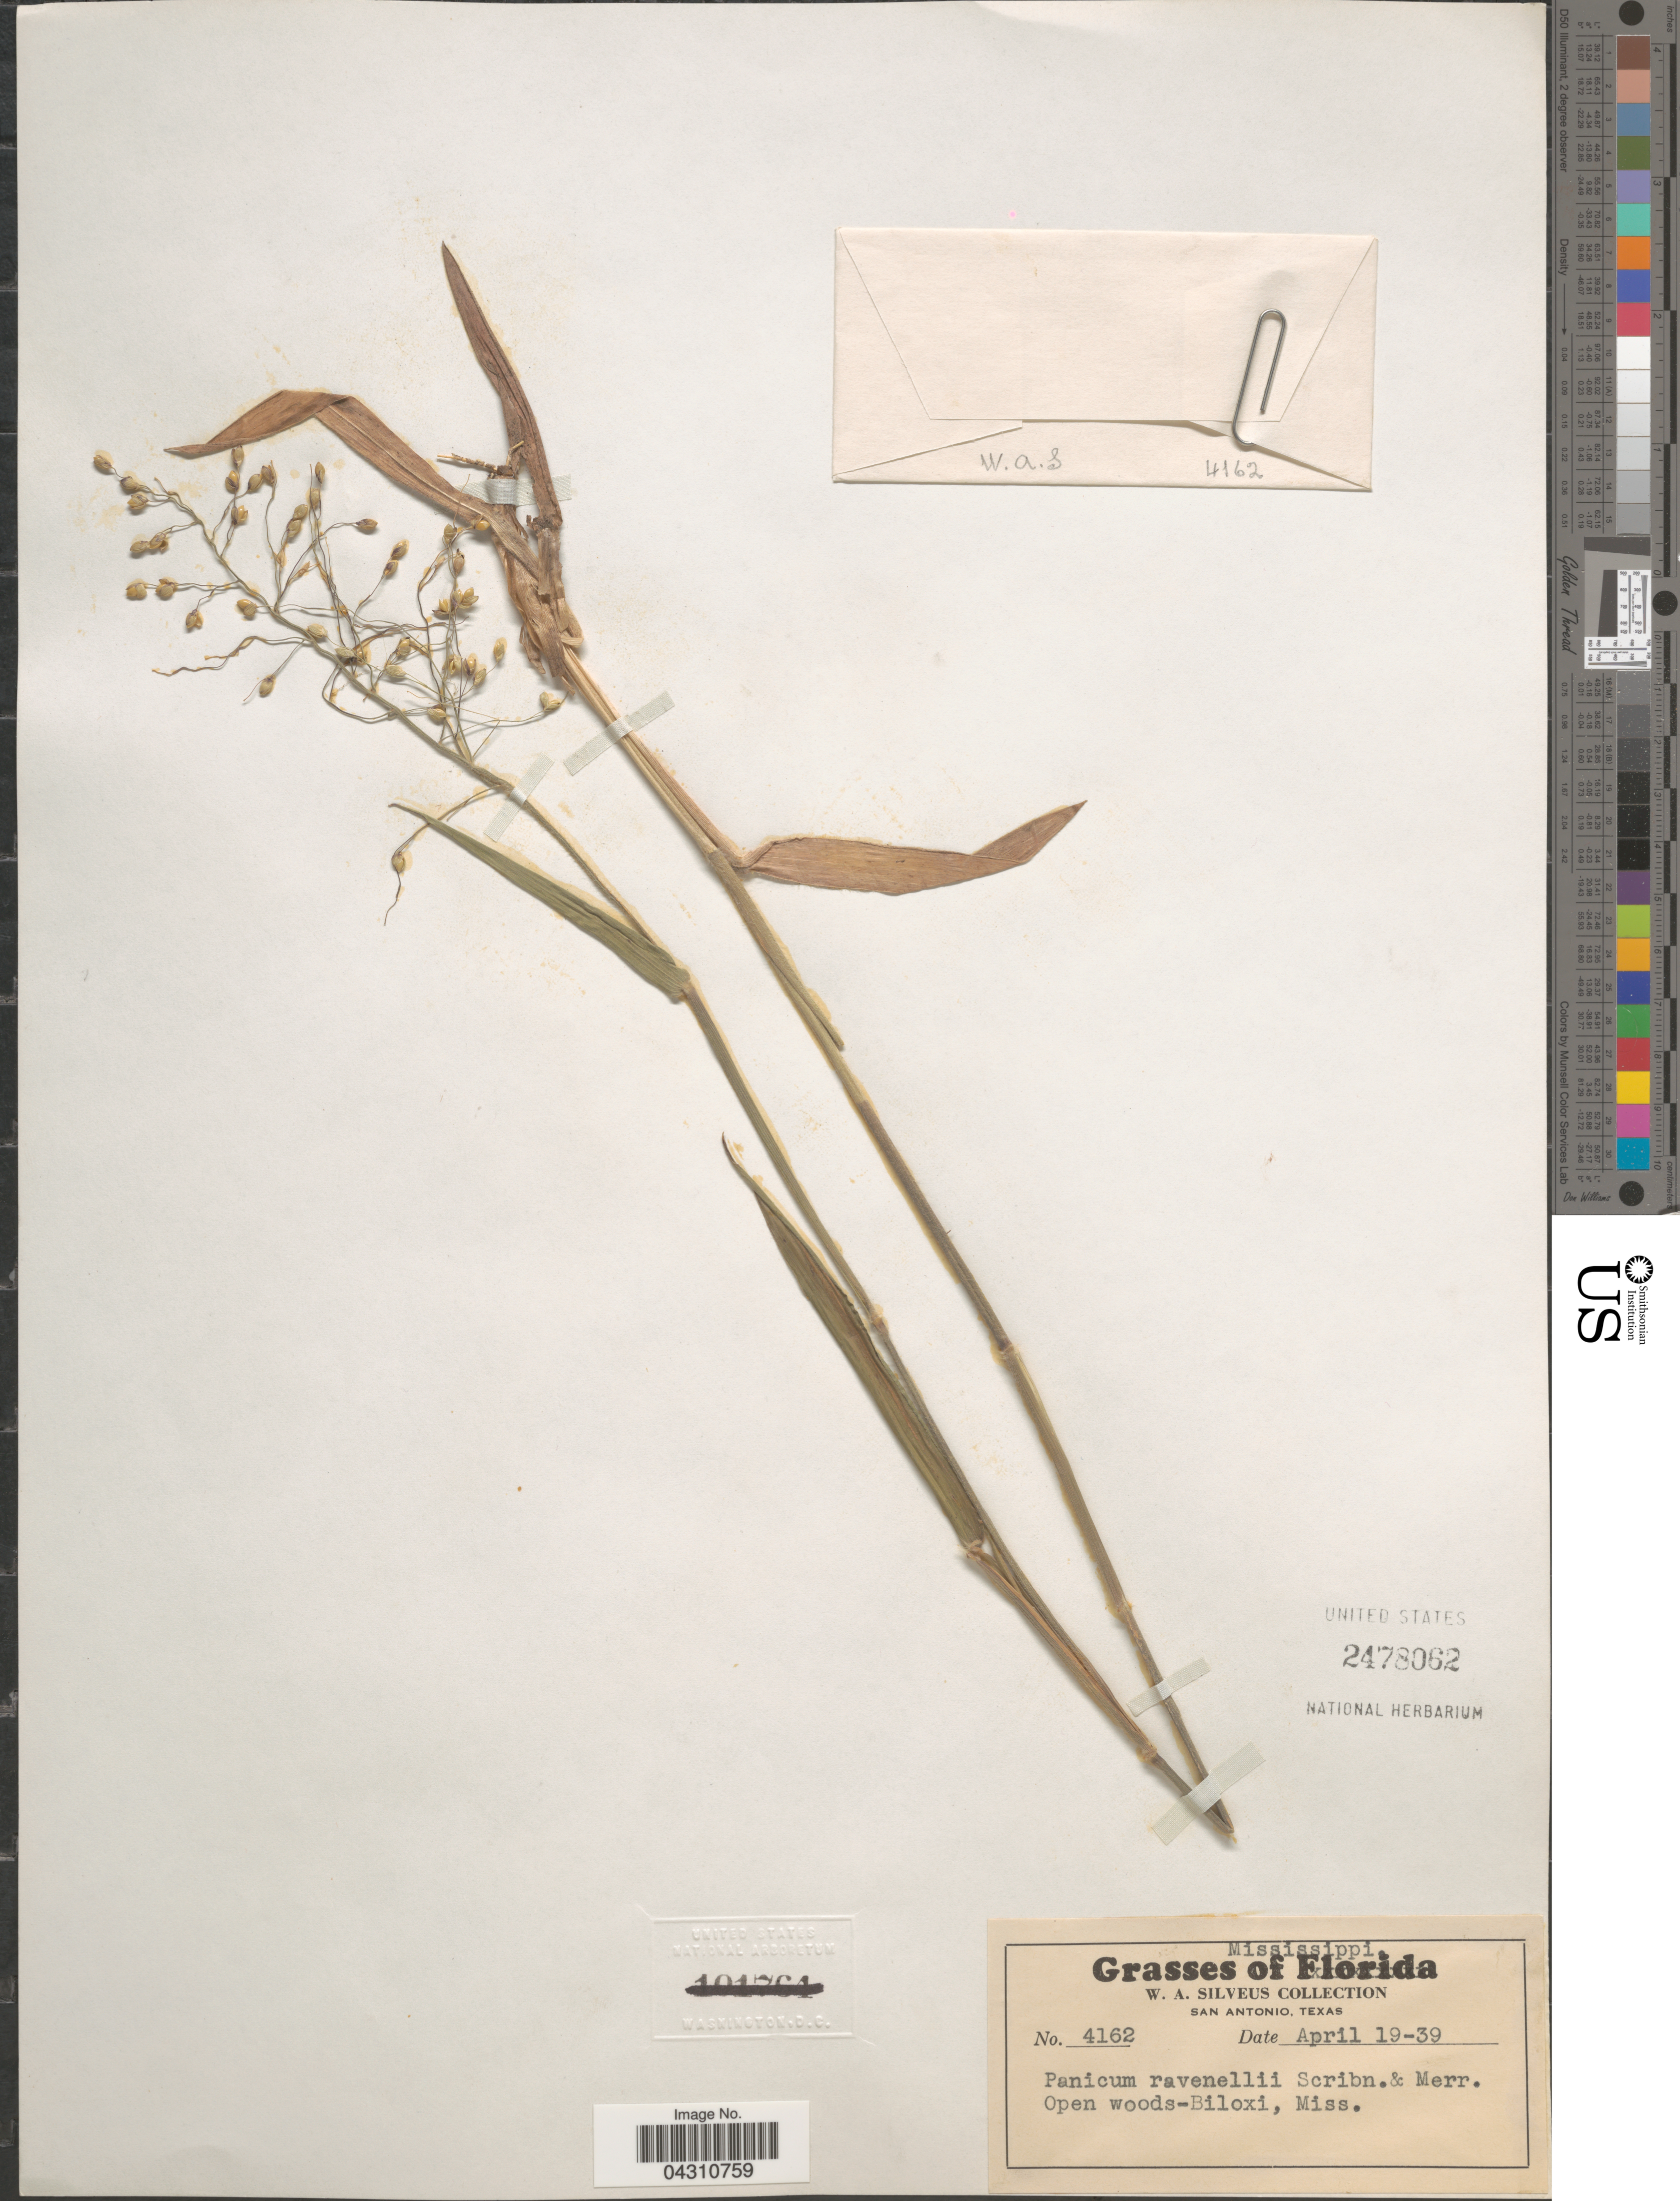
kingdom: Plantae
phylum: Tracheophyta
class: Liliopsida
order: Poales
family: Poaceae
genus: Dichanthelium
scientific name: Dichanthelium ravenelii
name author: (Scribn. & Merr.) Gould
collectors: W. Silveus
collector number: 4162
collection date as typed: Transcribed d/m/y: 19/4/39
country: United States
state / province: Mississippi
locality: Open woods-Biloxi.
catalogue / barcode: US 2478062